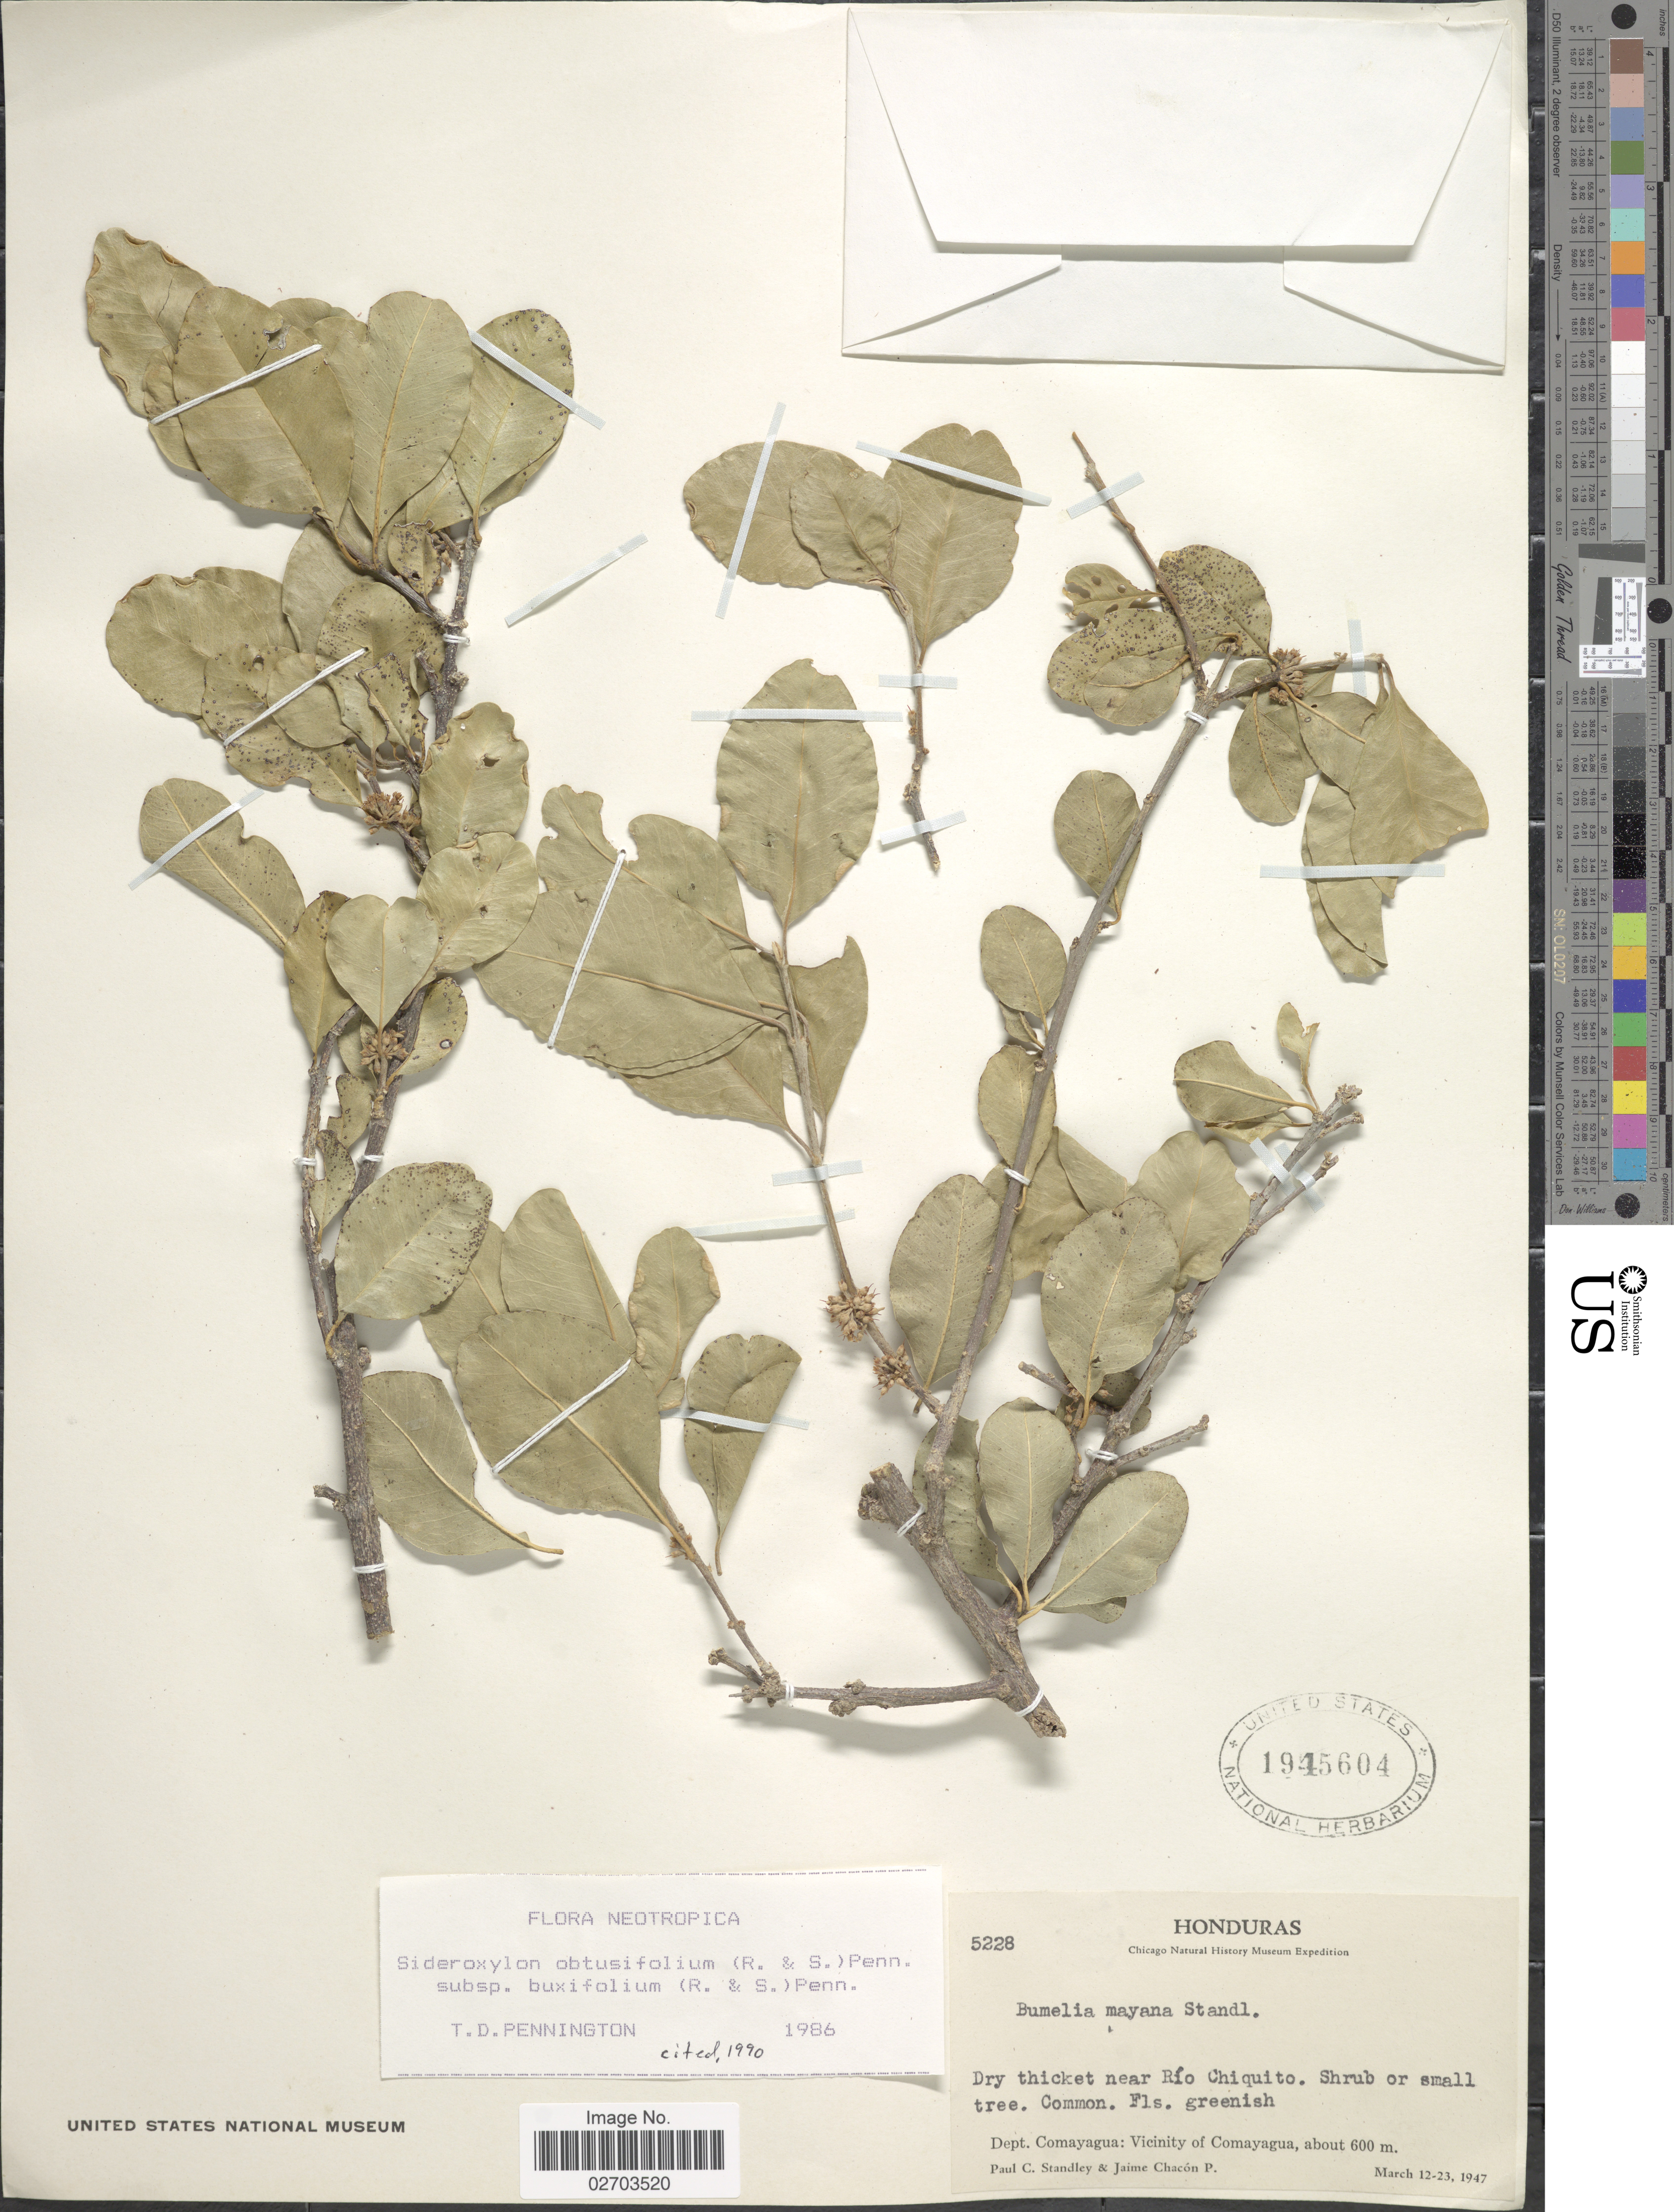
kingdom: Plantae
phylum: Tracheophyta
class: Magnoliopsida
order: Ericales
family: Sapotaceae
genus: Sideroxylon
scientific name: Sideroxylon obtusifolium subsp. buxifolium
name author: (Roem. & Schult.) T.D. Penn.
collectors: P. C. Standley & J. Chacon P.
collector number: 5228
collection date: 1947-03-12/1947-03-23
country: Honduras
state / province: Comayagua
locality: Dry thicket near Rio Chiquito, Vicinity of Comayagua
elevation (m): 600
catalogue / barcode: US 1945604